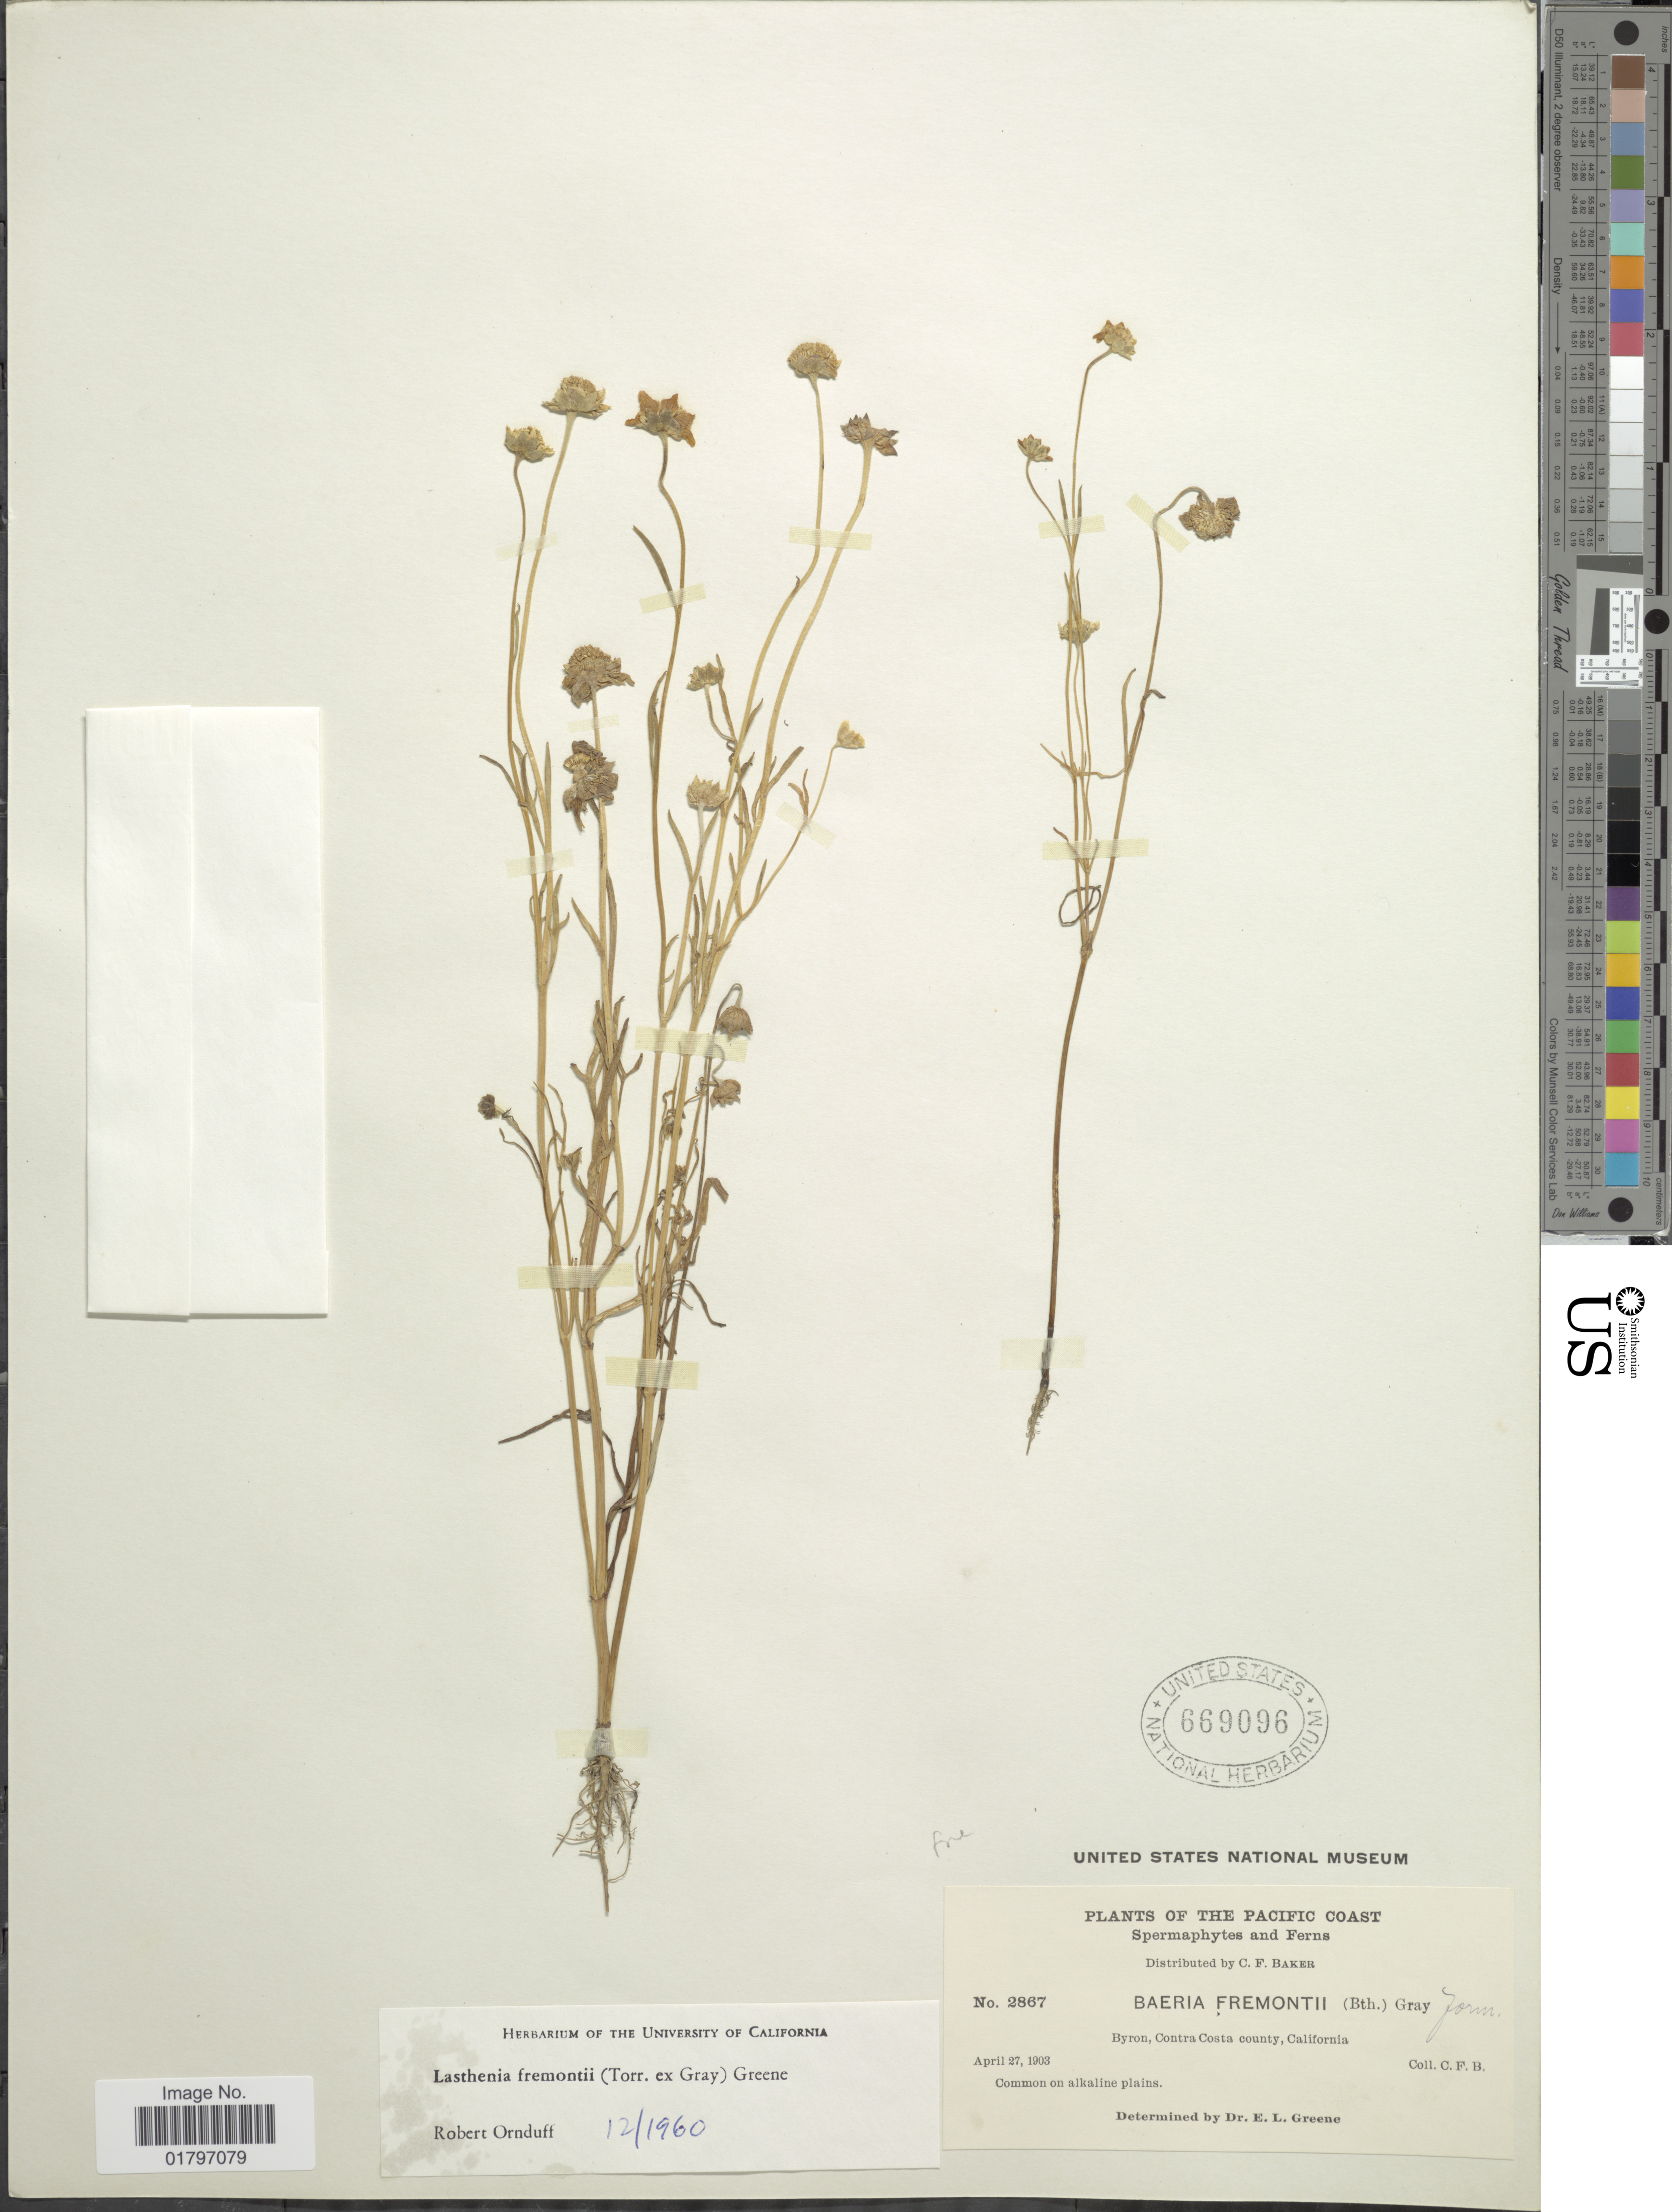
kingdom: Plantae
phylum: Tracheophyta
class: Magnoliopsida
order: Asterales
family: Asteraceae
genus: Lasthenia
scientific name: Lasthenia fremontii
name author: (Torr. ex A. Gray) Greene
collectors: C. F. Baker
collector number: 2867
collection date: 1903-04-27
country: United States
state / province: California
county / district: Contra Costa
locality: Pacific Coast. Byron, Contra Costa county, California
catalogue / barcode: US 669096